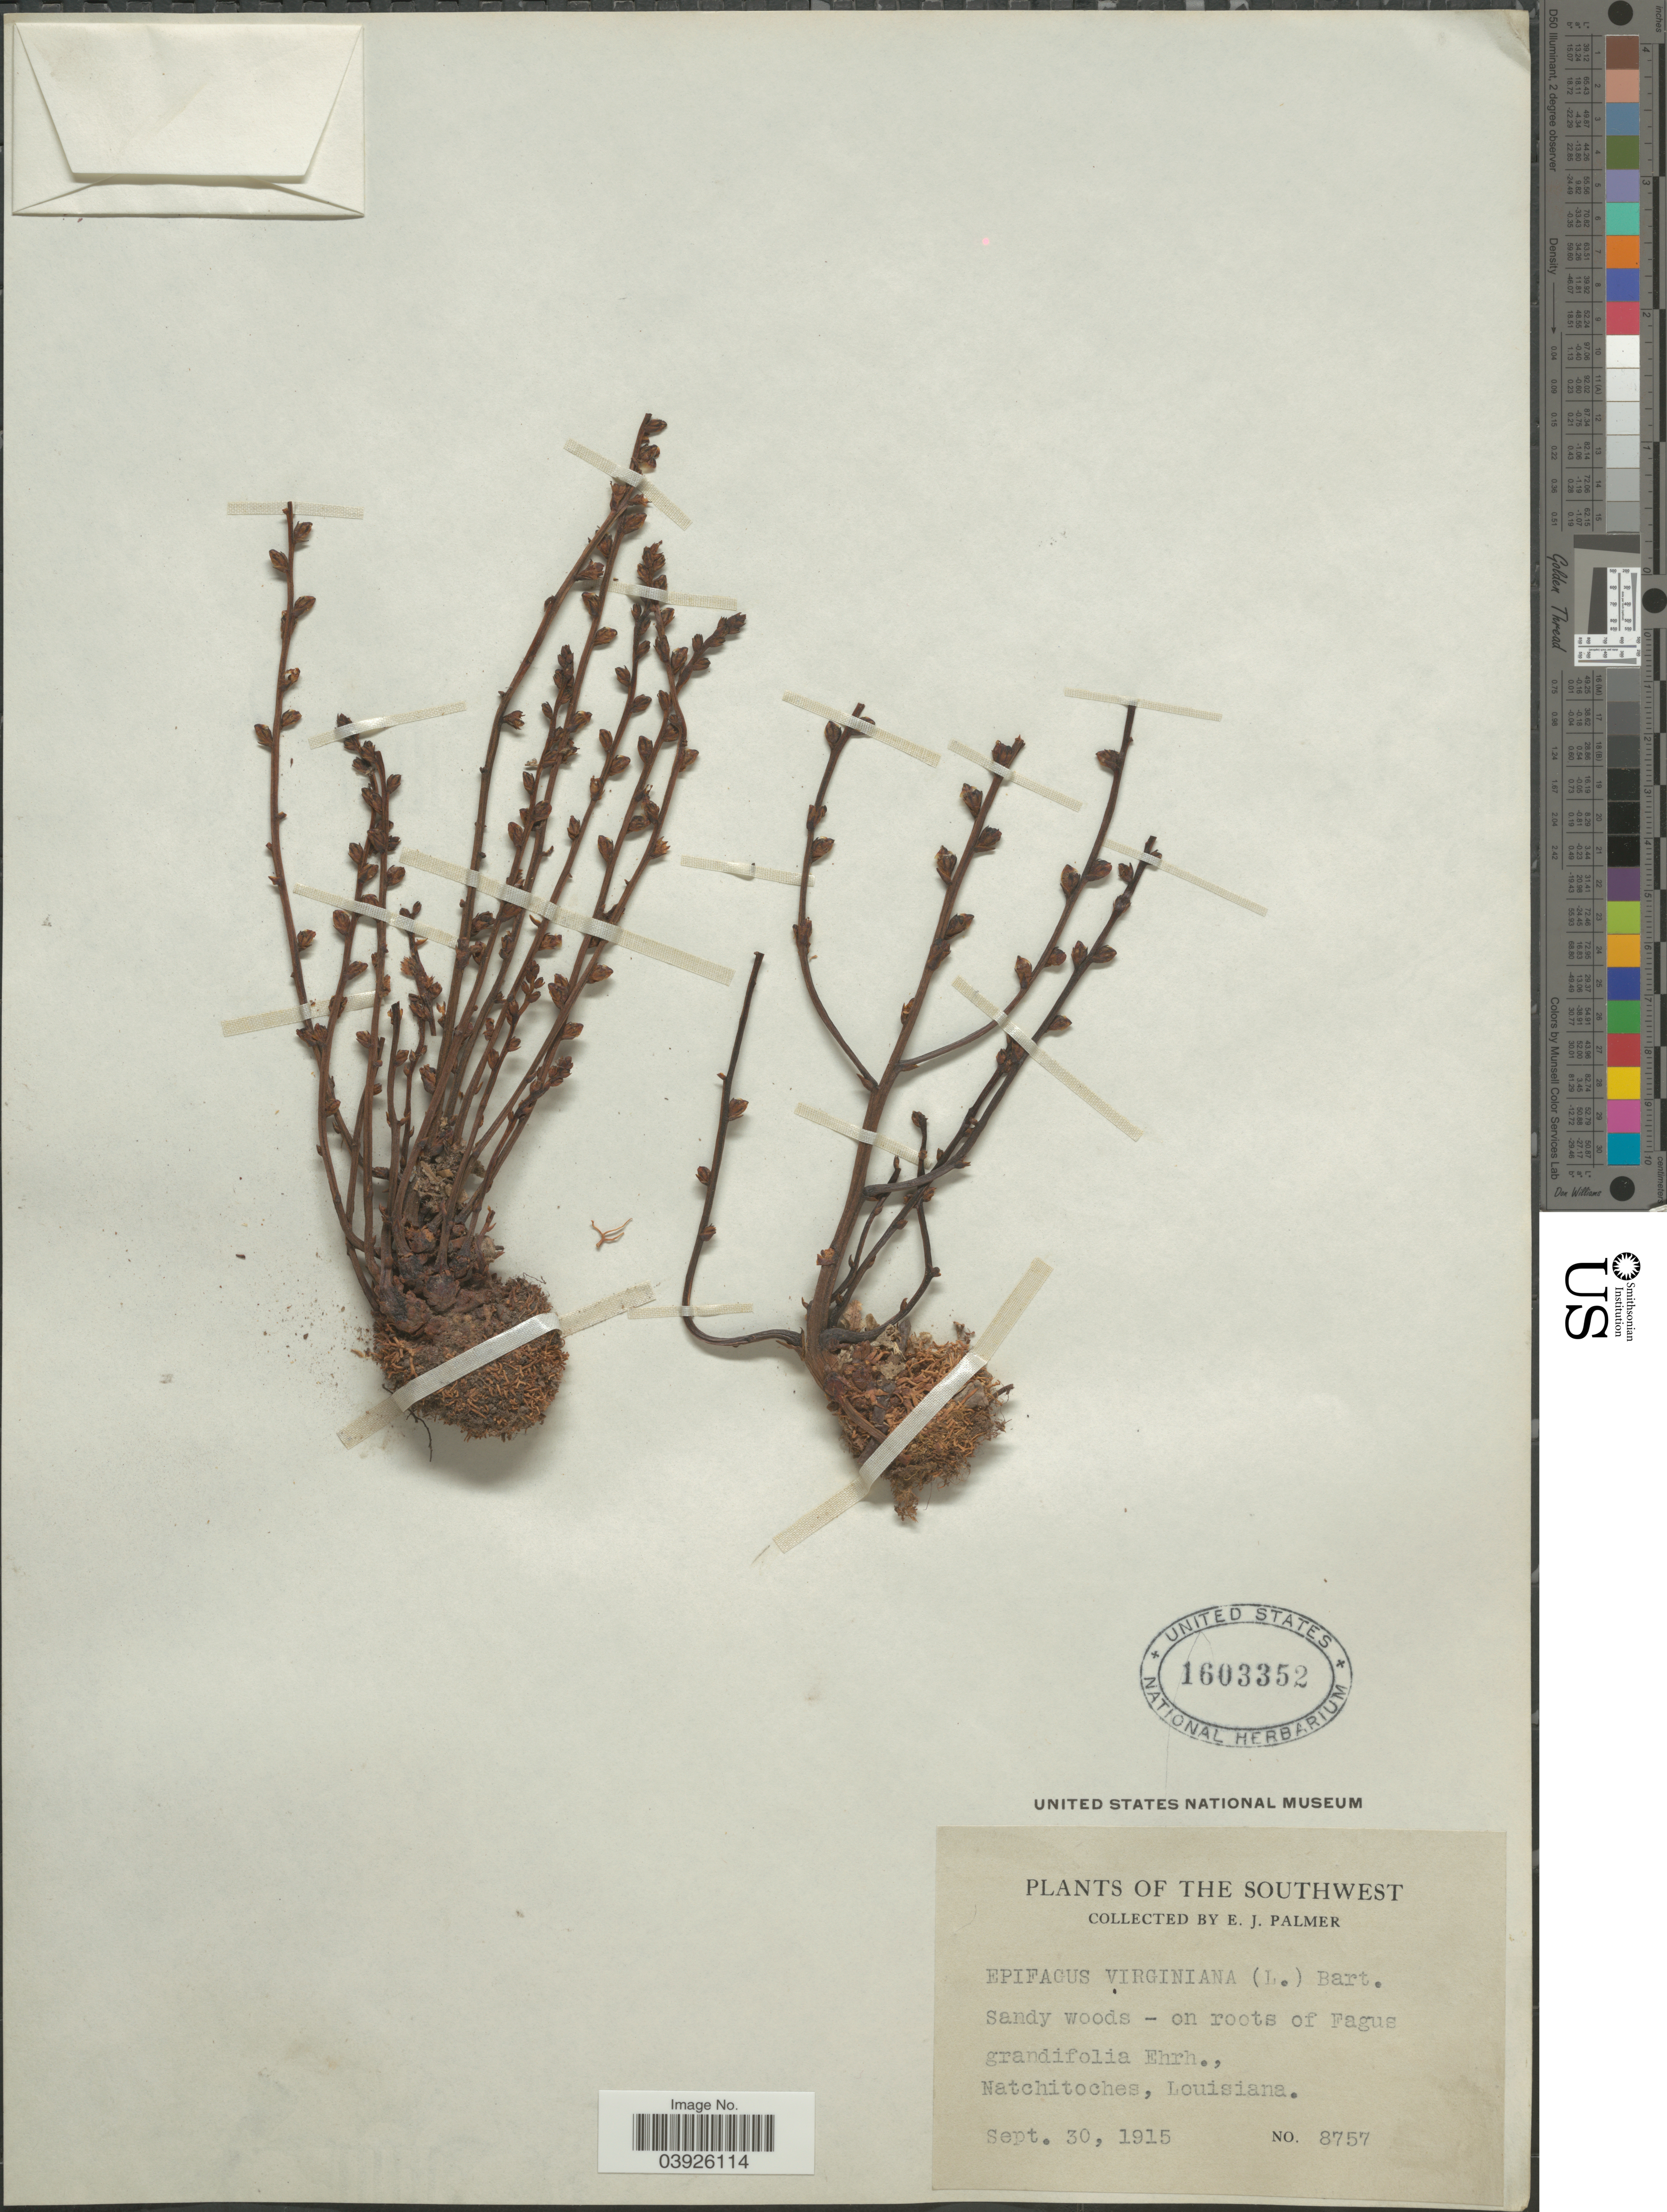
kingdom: Plantae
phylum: Tracheophyta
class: Magnoliopsida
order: Lamiales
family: Orobanchaceae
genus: Epifagus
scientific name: Epifagus virginiana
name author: (L.) W.P.C. Barton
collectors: E. J. Palmer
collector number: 8757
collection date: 1915-09-30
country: United States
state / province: Louisiana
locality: Southwest. Natchitoches.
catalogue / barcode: US 1603352